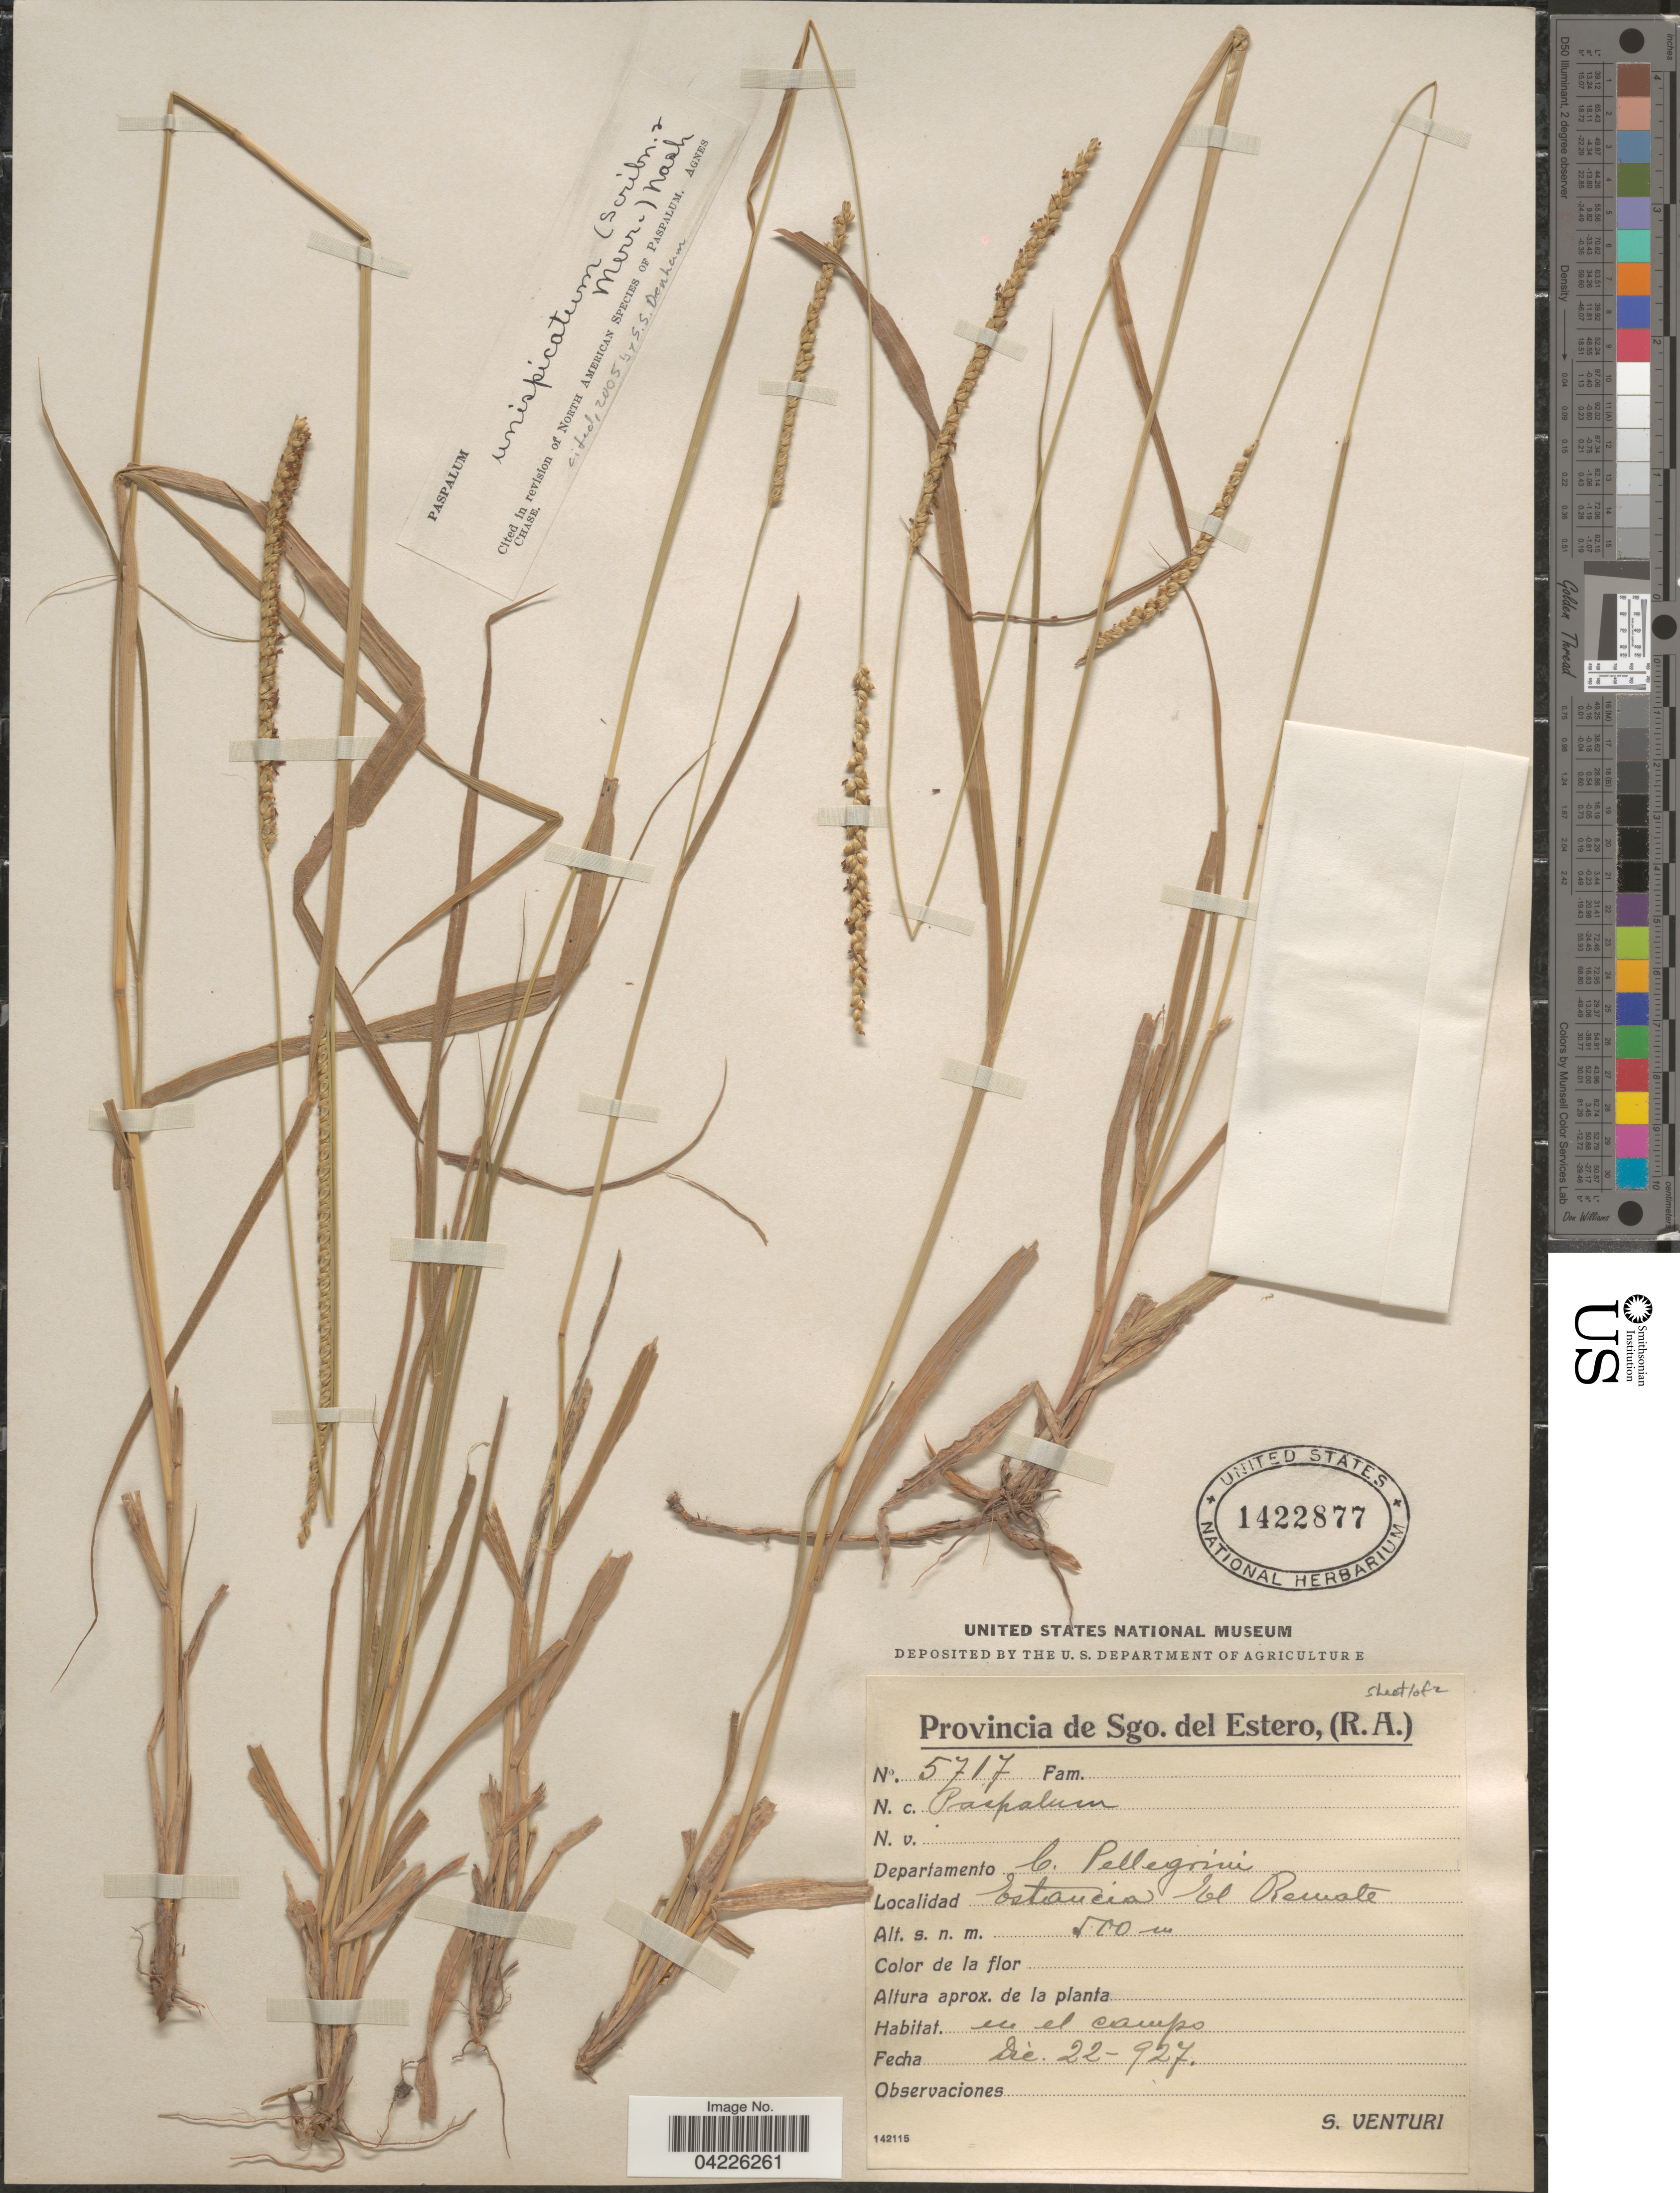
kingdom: Plantae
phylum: Tracheophyta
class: Liliopsida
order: Poales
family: Poaceae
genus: Paspalum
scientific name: Paspalum unispicatum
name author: (Scribn. & Merr.) Nash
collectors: S. Venturi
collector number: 5717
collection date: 1927-12-22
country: Argentina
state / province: Santiago del Estero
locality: Departamento C. Pellegrini. Estancia El Remate.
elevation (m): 500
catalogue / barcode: US 1422877